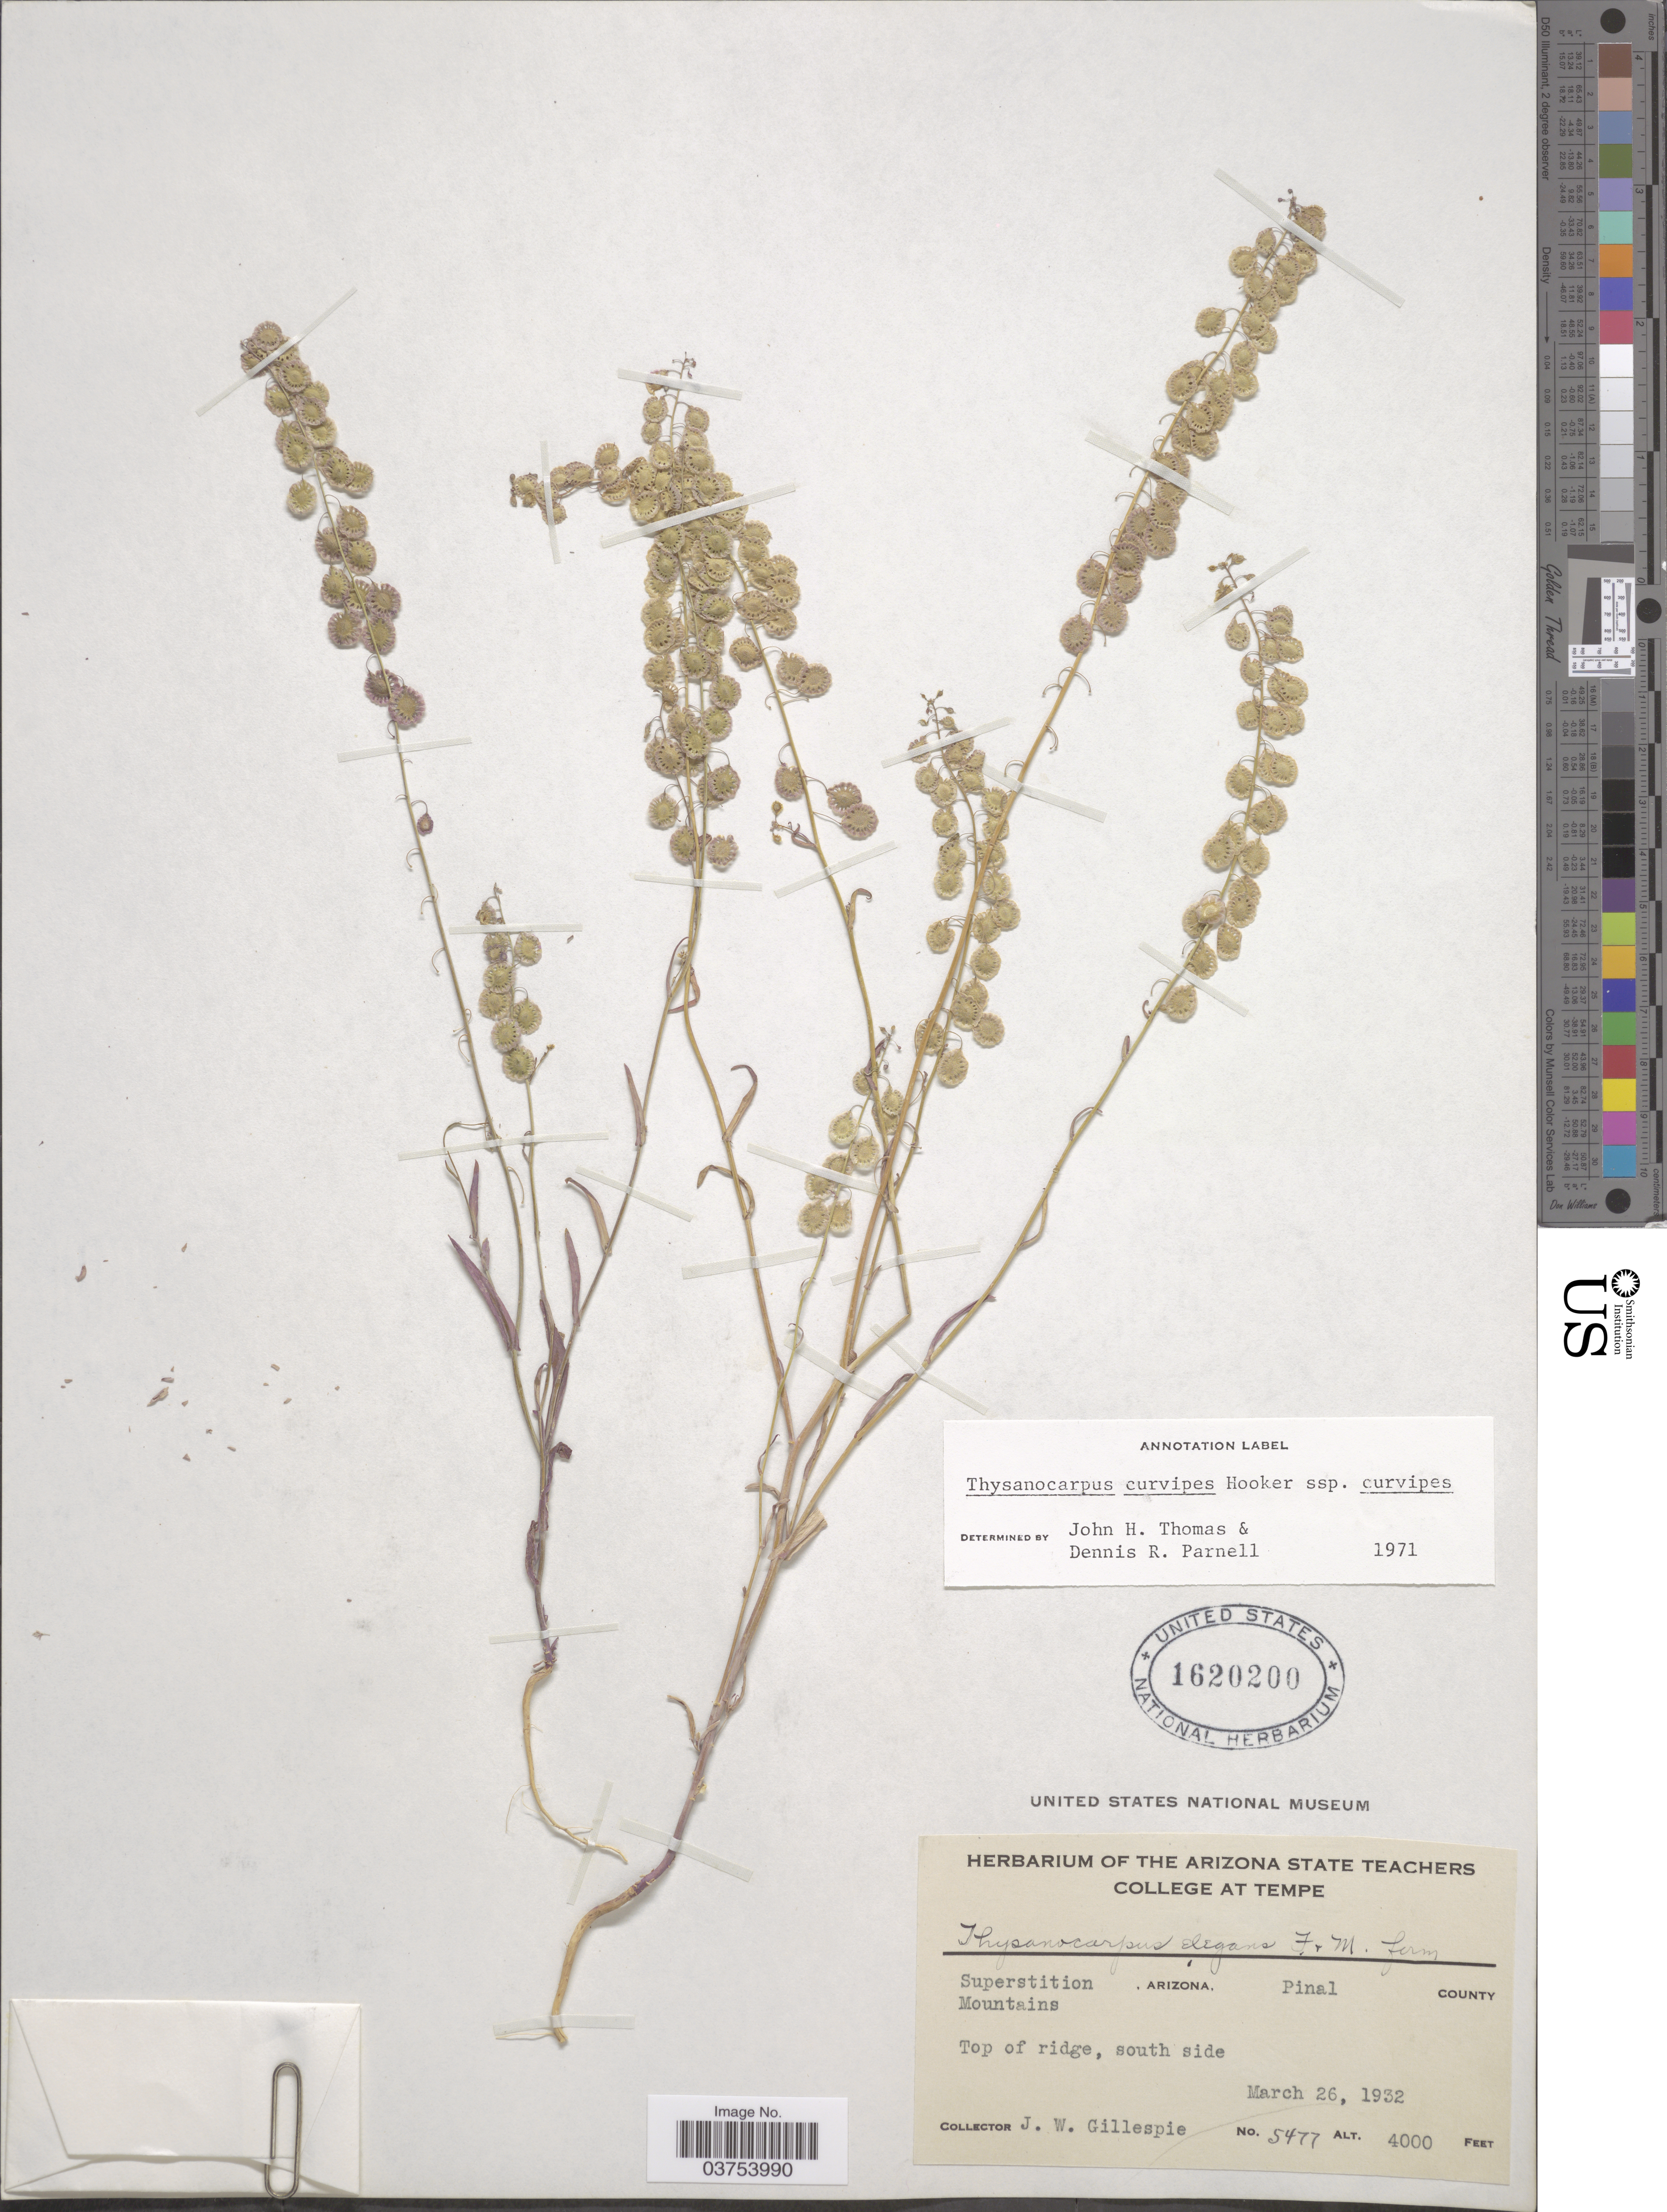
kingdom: Plantae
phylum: Tracheophyta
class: Magnoliopsida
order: Brassicales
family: Brassicaceae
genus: Thysanocarpus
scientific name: Thysanocarpus curvipes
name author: Hook.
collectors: J. W. Gillespie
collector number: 5477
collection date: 1932-03-26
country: United States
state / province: Arizona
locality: Superstition Mountains. Top of ridge, south side. Pinal County.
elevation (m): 1219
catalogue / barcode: US 1620200